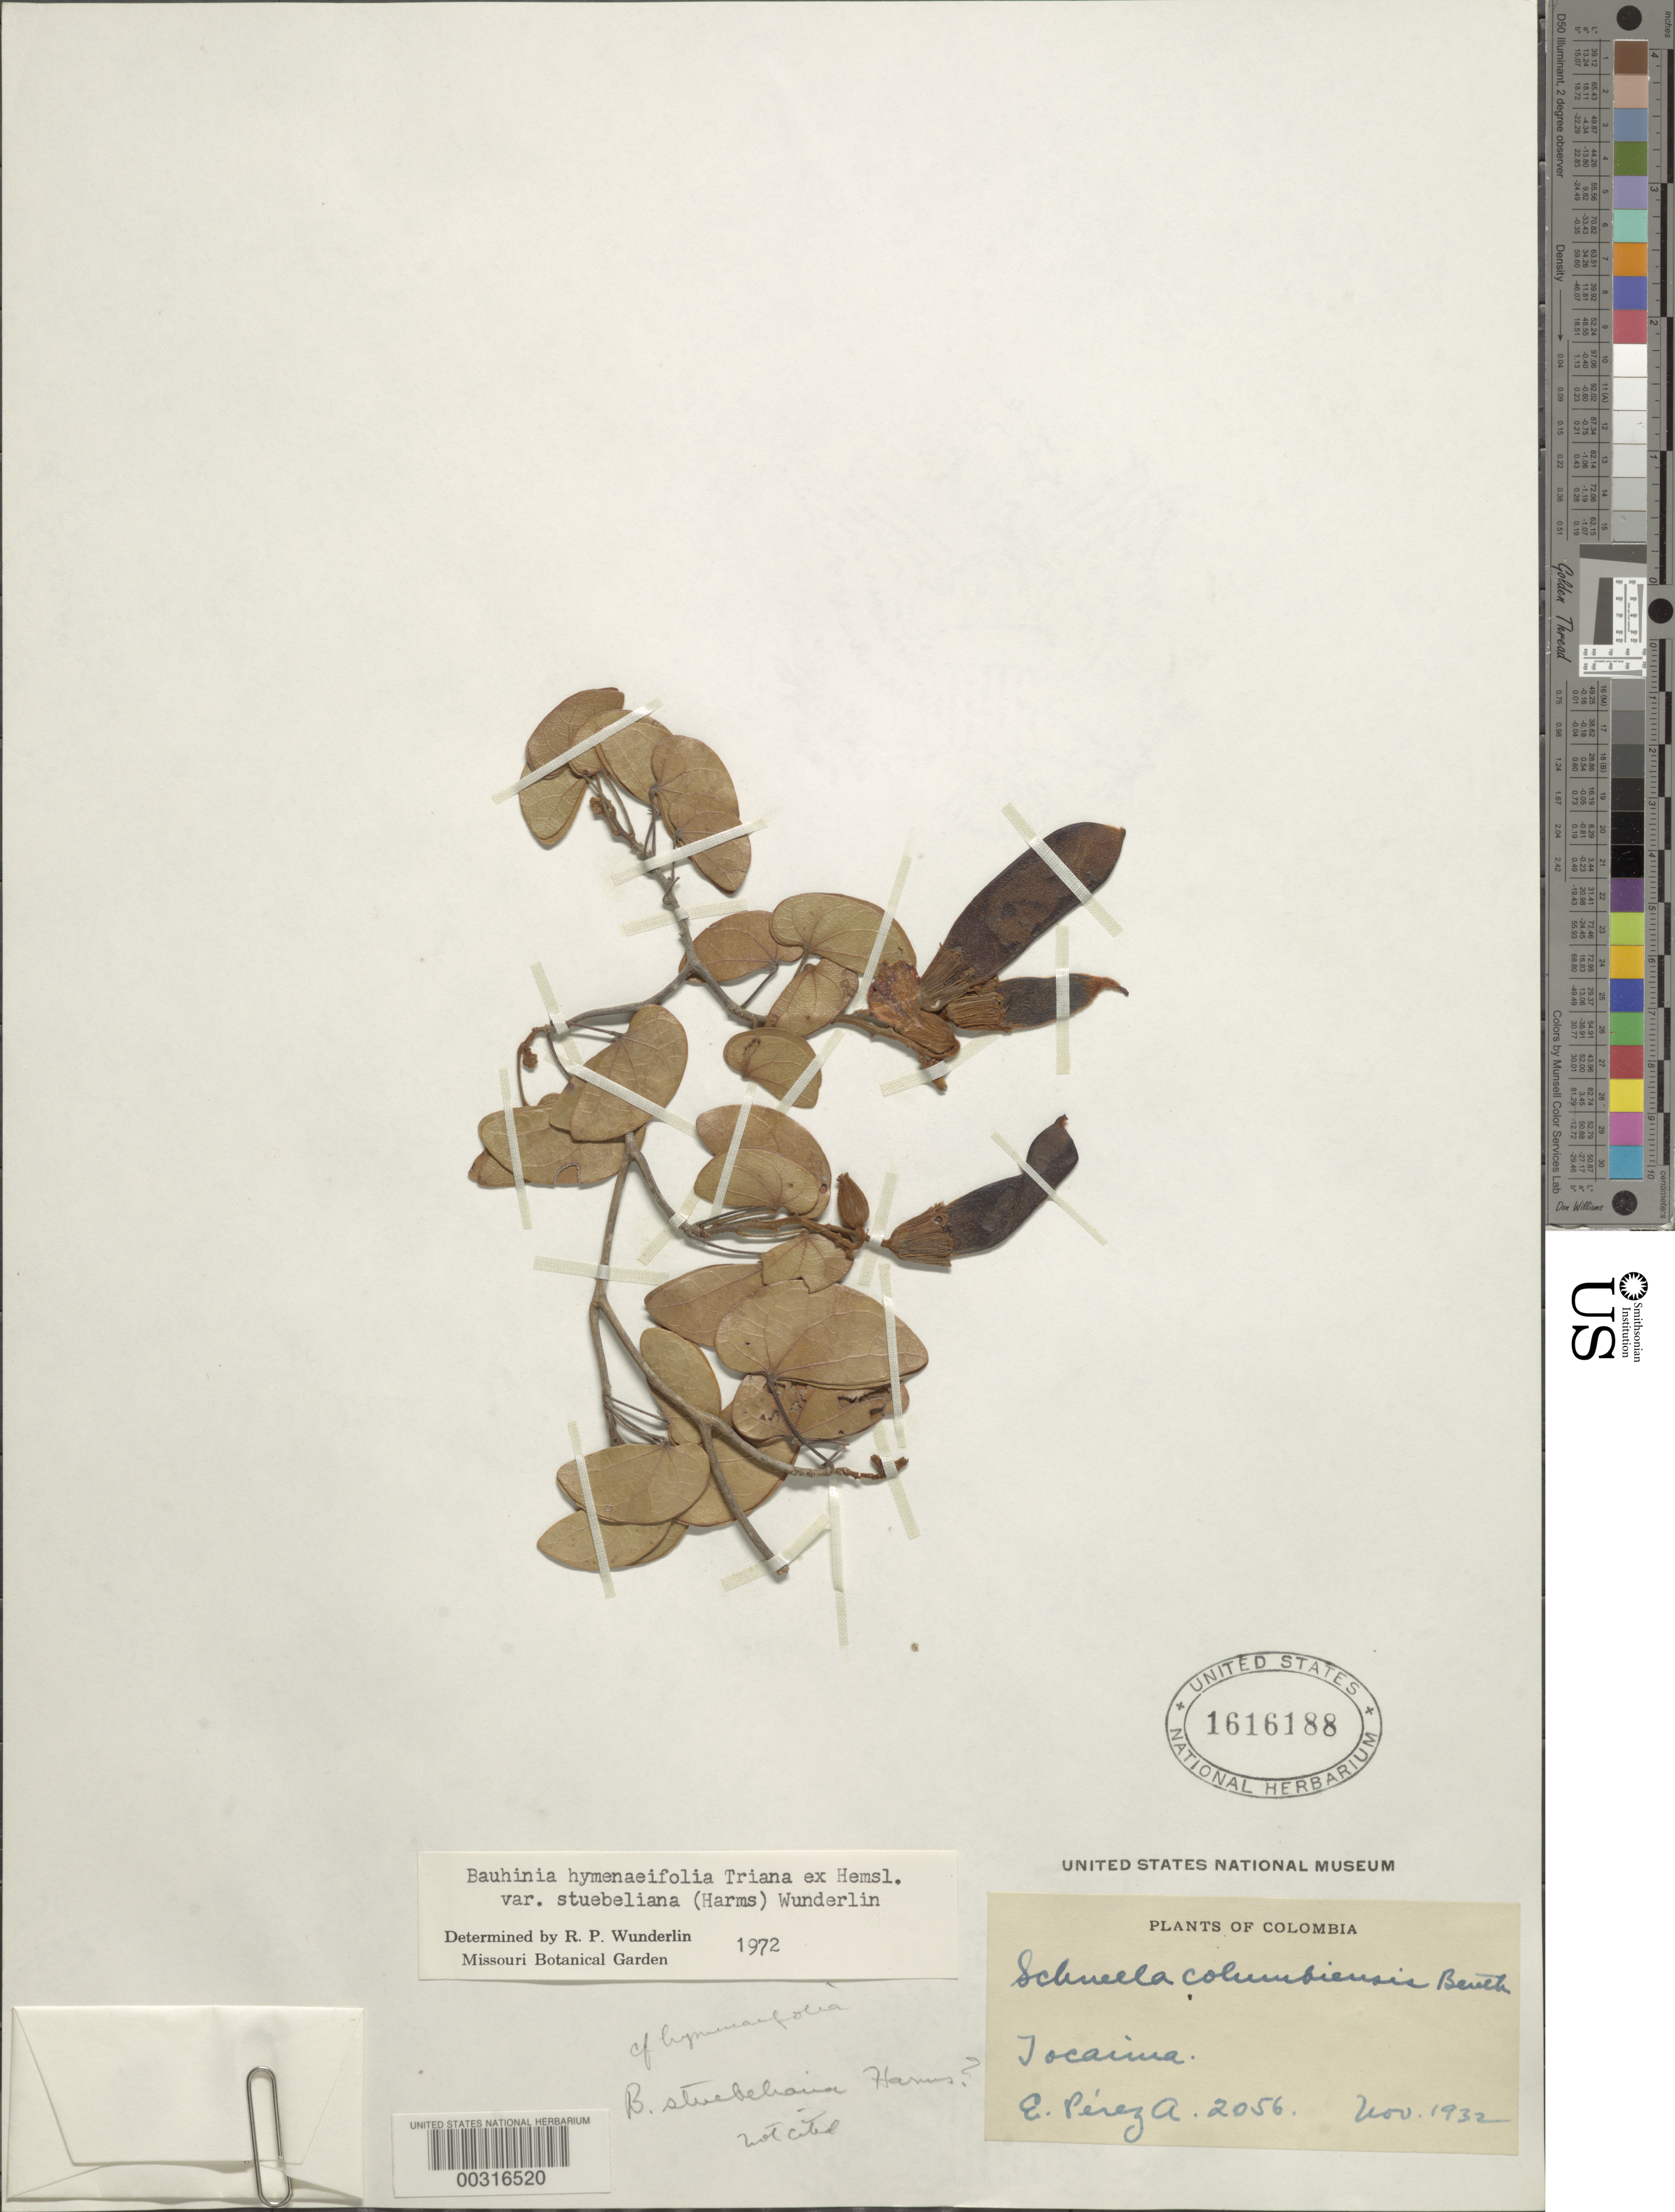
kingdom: Plantae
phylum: Tracheophyta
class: Magnoliopsida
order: Fabales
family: Fabaceae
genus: Bauhinia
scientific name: Bauhinia hymenaeifolia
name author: Hemsl.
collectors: E. Pérez Arbeláez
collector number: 2056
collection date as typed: Nov 1932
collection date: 1932-11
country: Colombia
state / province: Cundinamarca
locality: Tocaima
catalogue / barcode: US 1616188